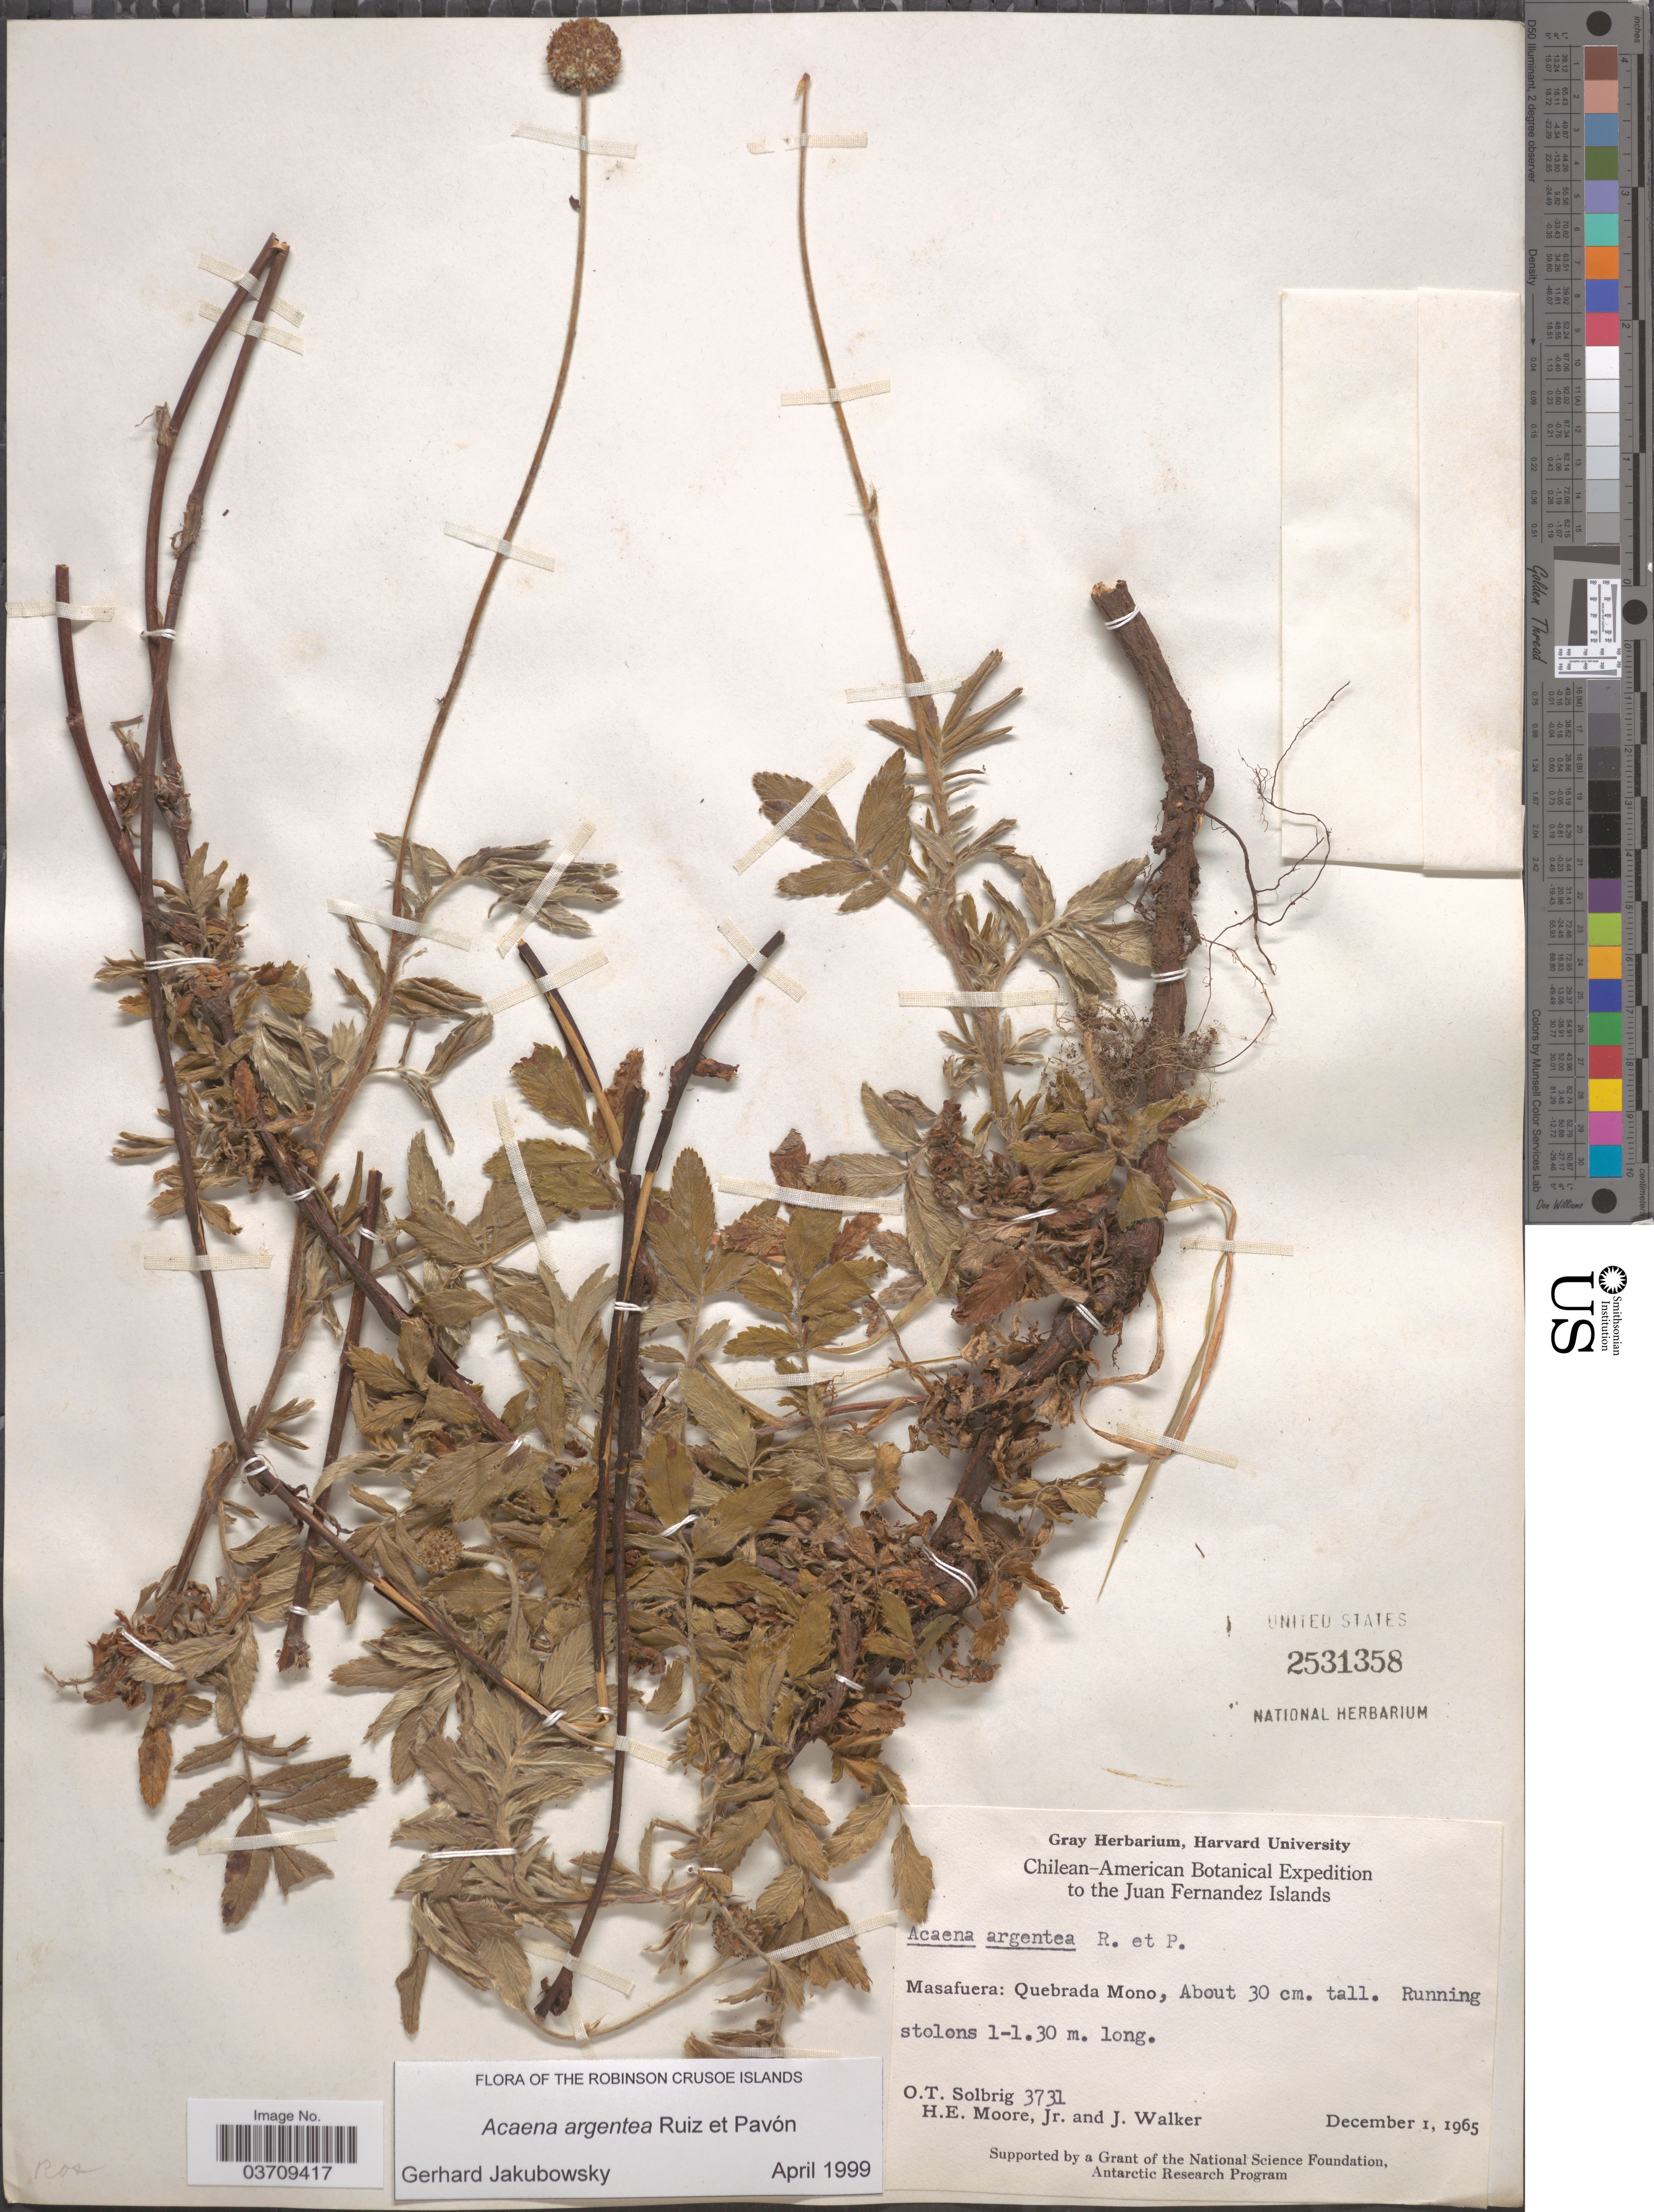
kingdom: Plantae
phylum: Tracheophyta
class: Magnoliopsida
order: Rosales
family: Rosaceae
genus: Acaena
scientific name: Acaena cylindristachya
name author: Ruiz & Pav.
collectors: O. T. Solbrig, H. Moore & J. Walker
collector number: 3731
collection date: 1965-12-01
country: Chile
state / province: Valparaíso (V)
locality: Juan Fernandez Islands. Masafuera: Quebrada Mono.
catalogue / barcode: US 2531358